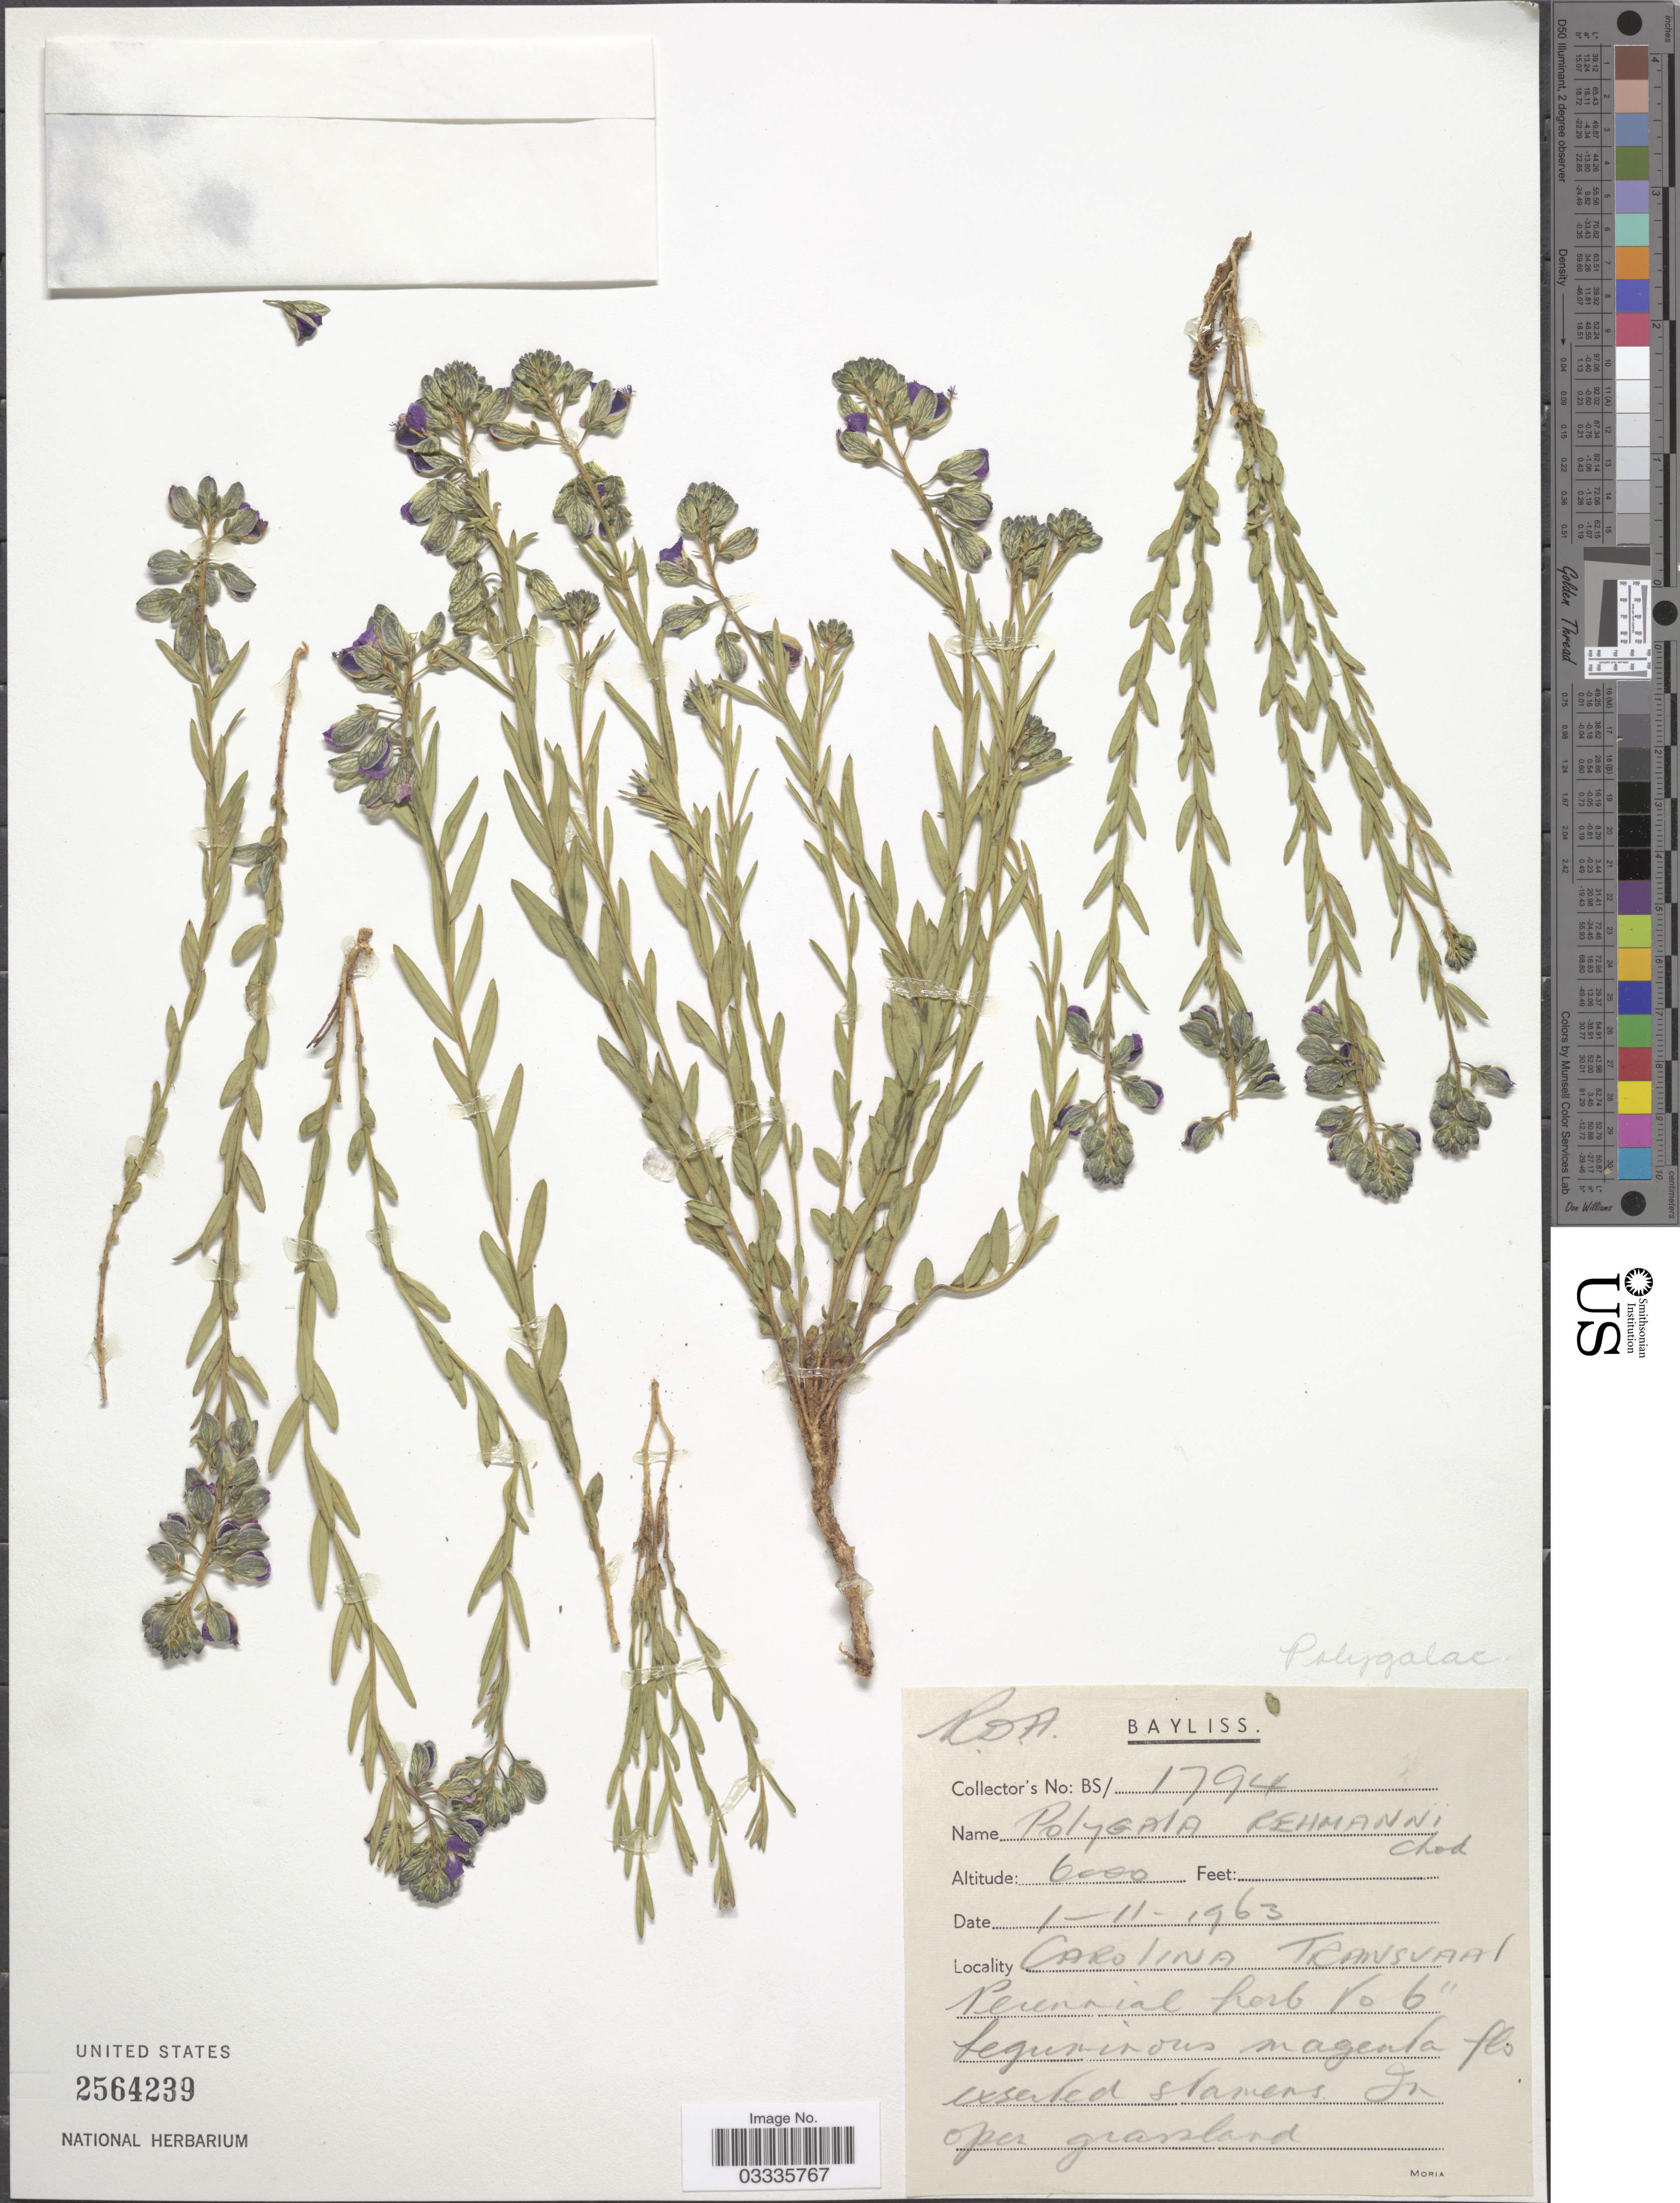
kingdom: Plantae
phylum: Tracheophyta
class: Magnoliopsida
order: Fabales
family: Polygalaceae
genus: Polygala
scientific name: Polygala rehmannii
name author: Chodat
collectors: R. Bayliss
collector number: BS/1794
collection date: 1963-11-01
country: South Africa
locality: Carolina Transvaal.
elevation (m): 1829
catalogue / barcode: US 2564239